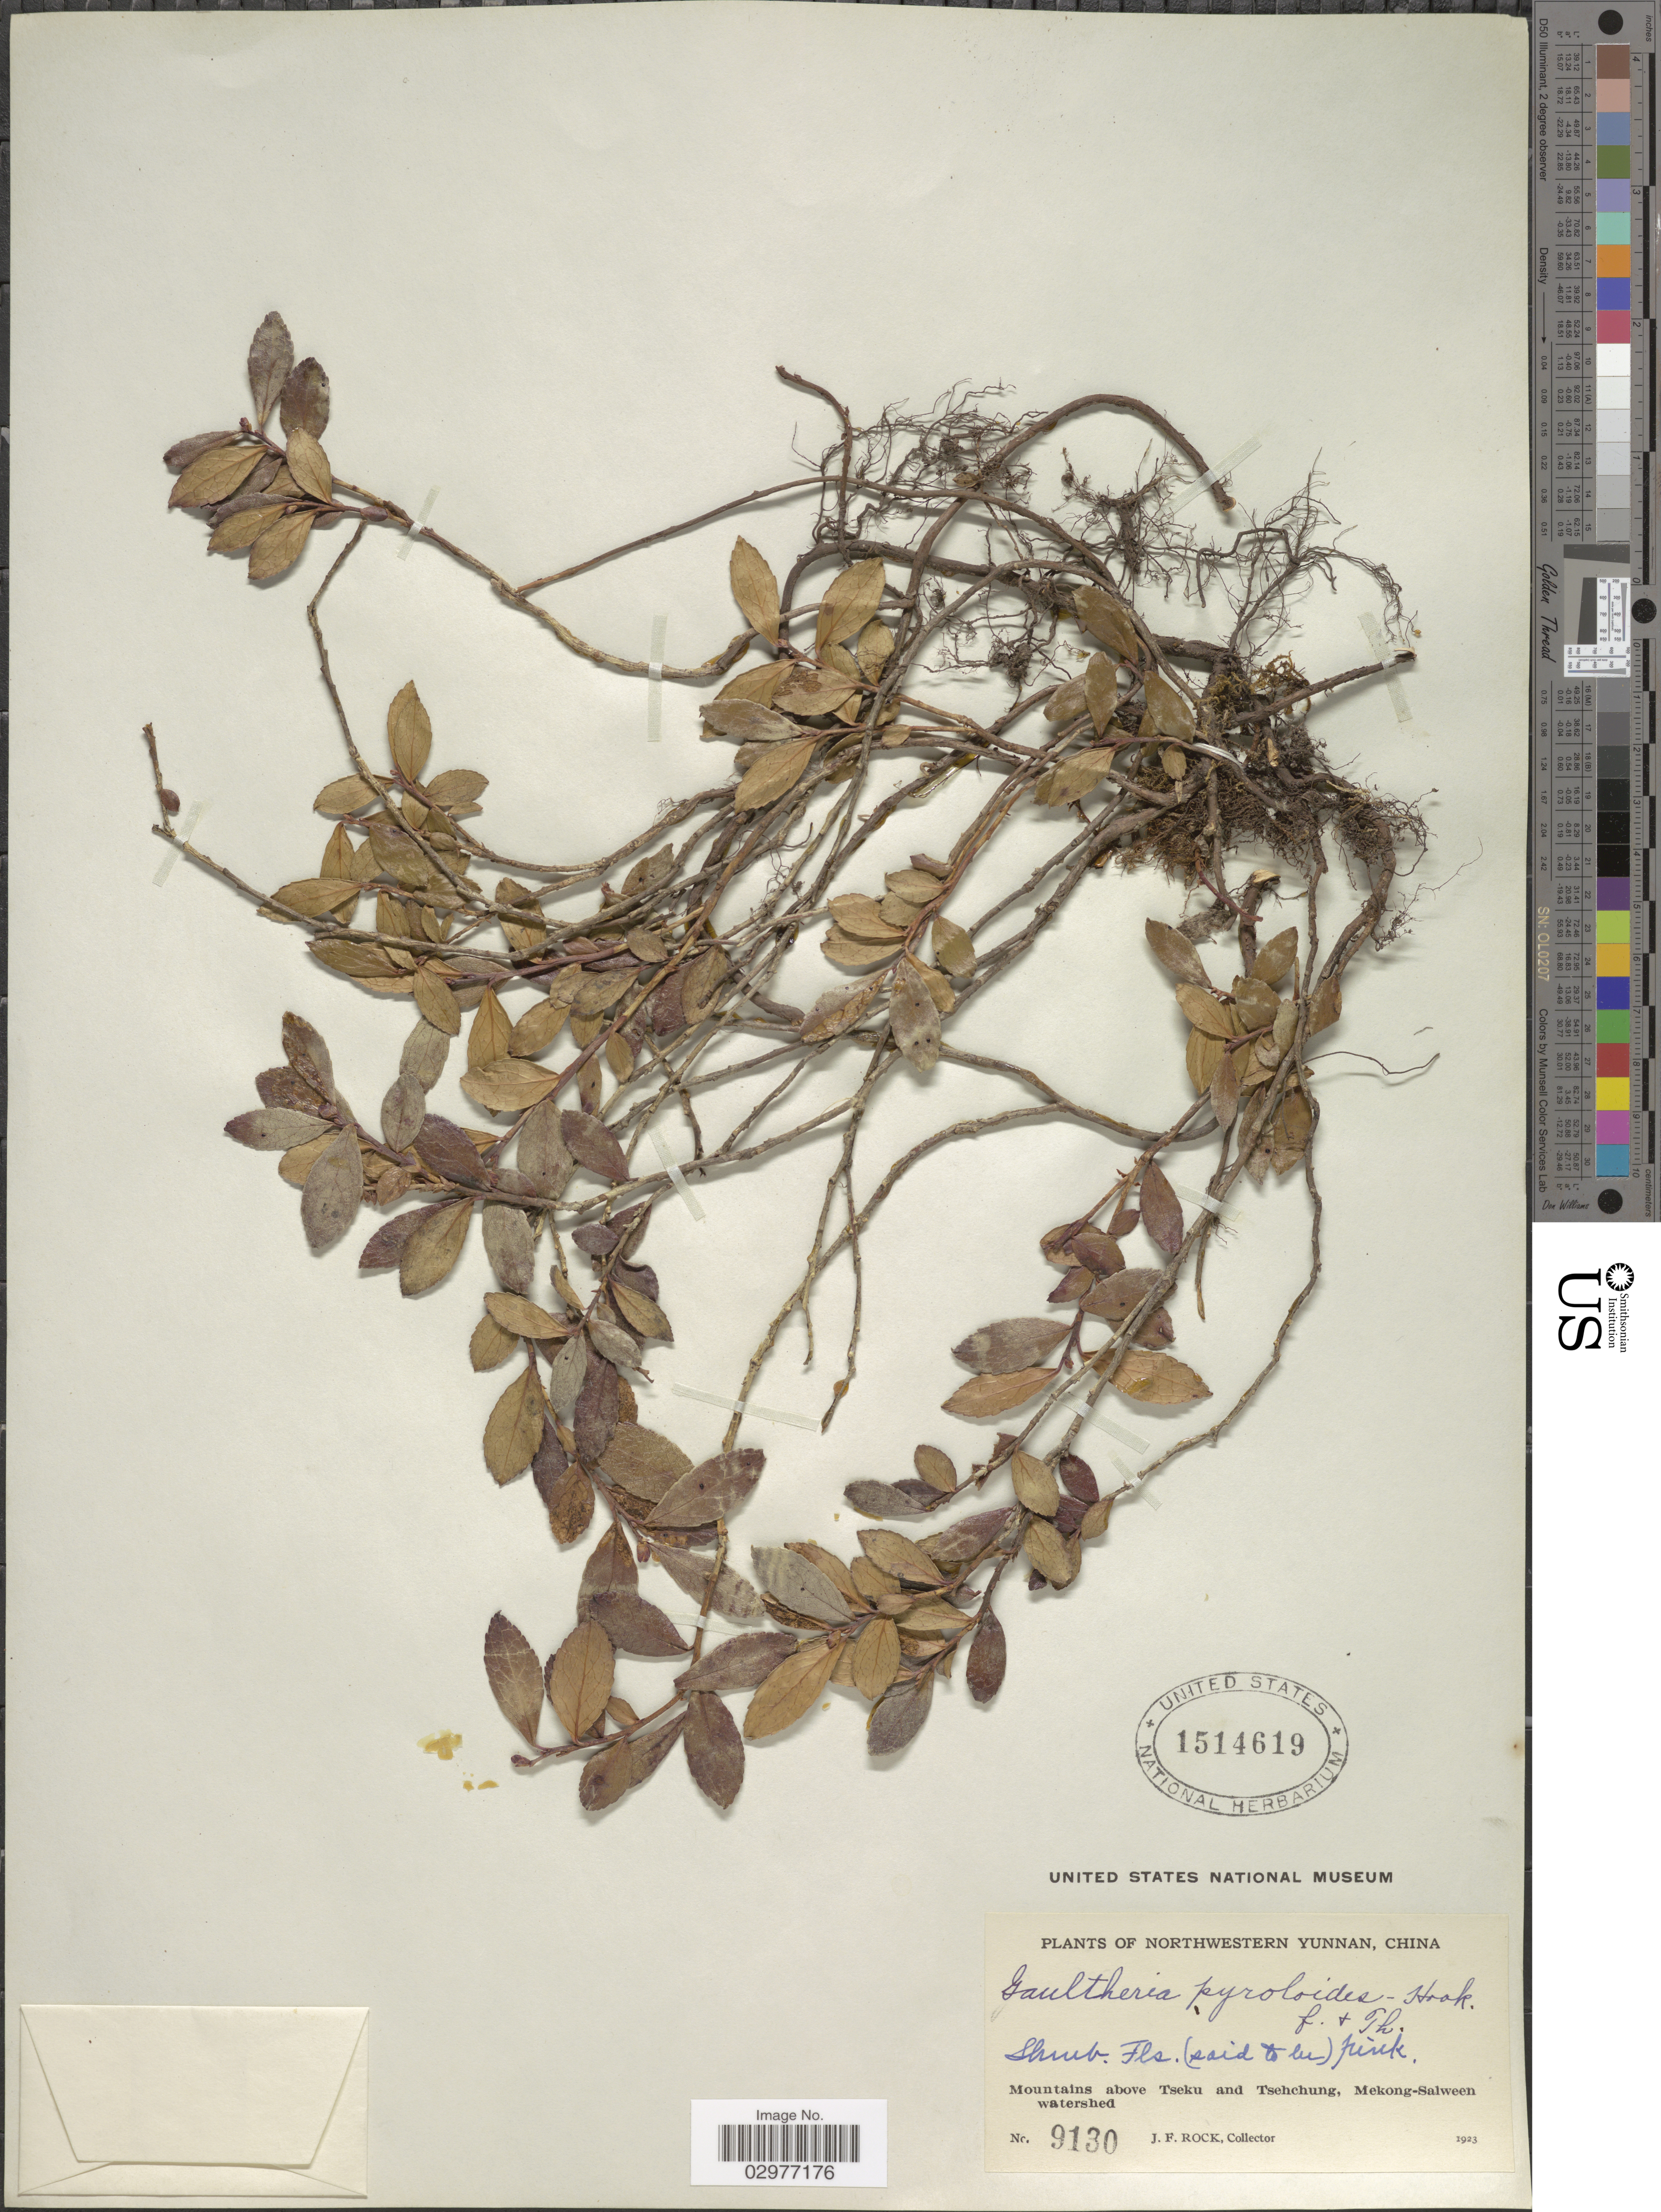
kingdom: Plantae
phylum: Tracheophyta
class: Magnoliopsida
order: Ericales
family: Ericaceae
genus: Gaultheria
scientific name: Gaultheria pyroloides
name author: Hook. f. & Thomson ex Miq.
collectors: J. Rock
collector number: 9130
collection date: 1923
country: China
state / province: Yunnan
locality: Northwestern Yunnan. Mountains above Tseku and Tsehchung, Mekong-Salween watershed.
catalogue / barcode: US 1514619